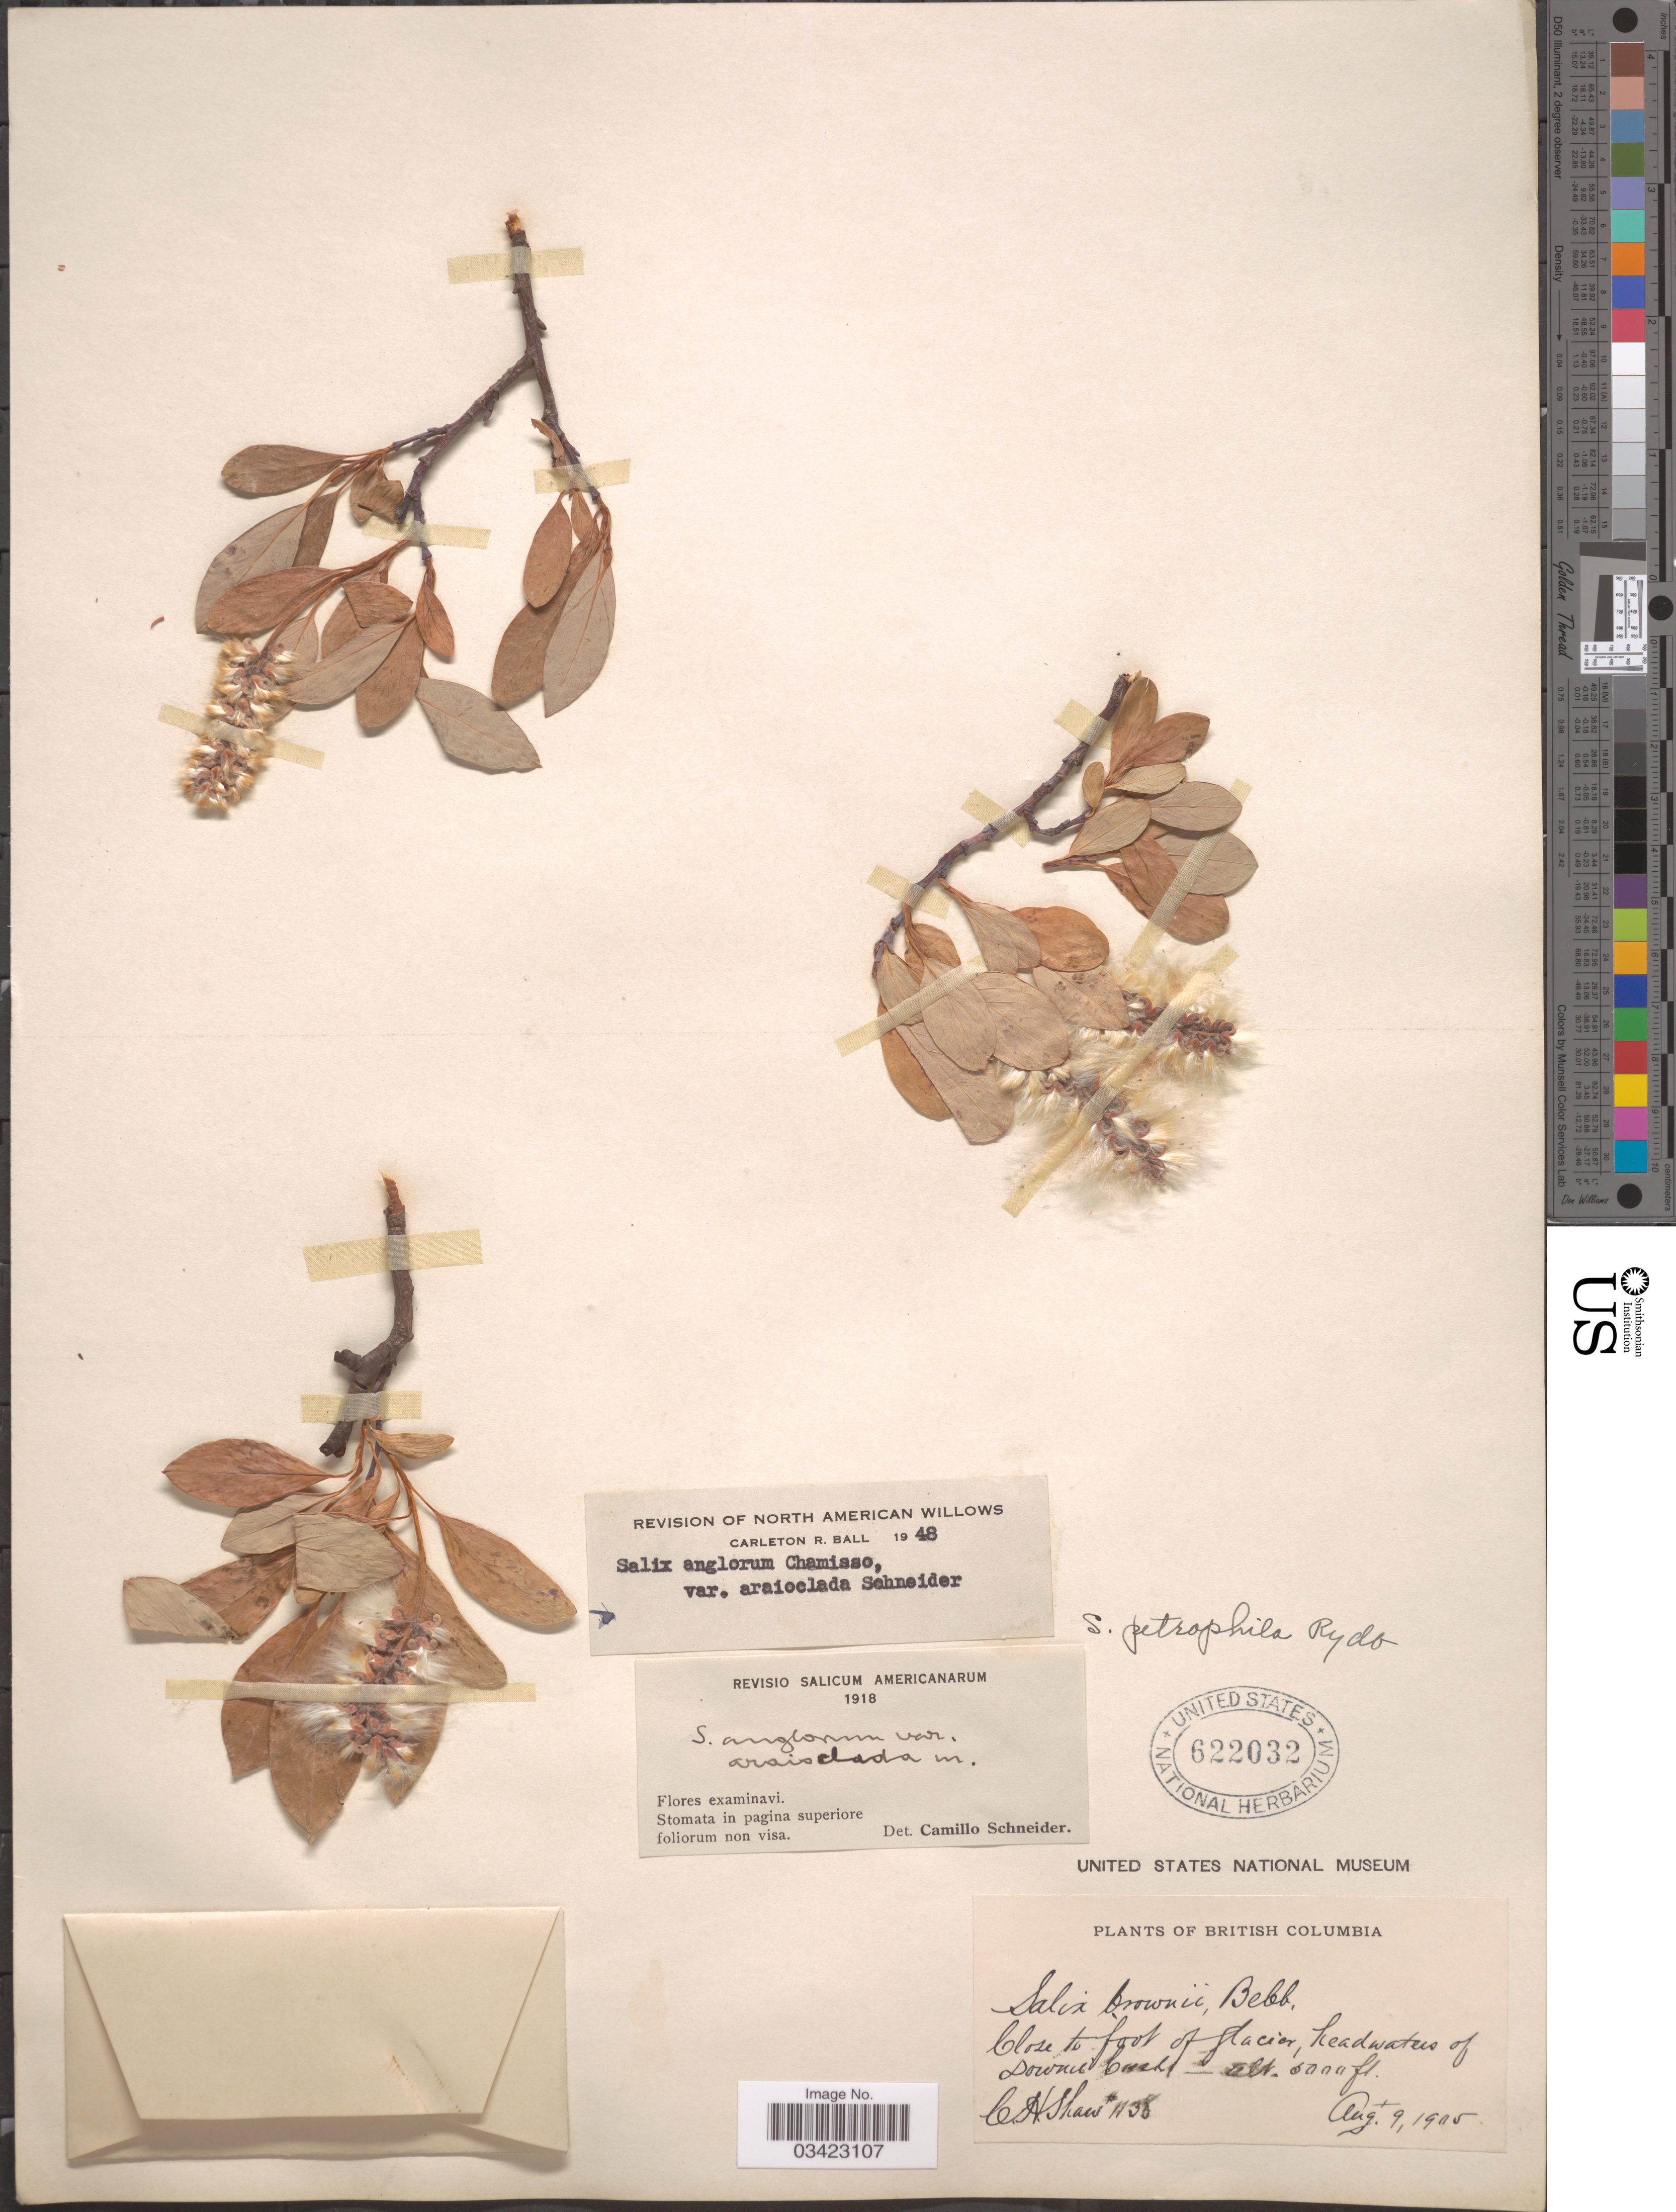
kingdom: Plantae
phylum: Tracheophyta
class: Magnoliopsida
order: Malpighiales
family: Salicaceae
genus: Salix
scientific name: Salix anglorum var. araioclada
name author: C.K. Schneid.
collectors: C. H. Shaw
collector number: H38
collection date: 1905-08-09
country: Canada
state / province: British Columbia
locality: Close to foot of glacier, headwaters of Downie Creek.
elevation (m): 1524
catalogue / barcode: US 622032